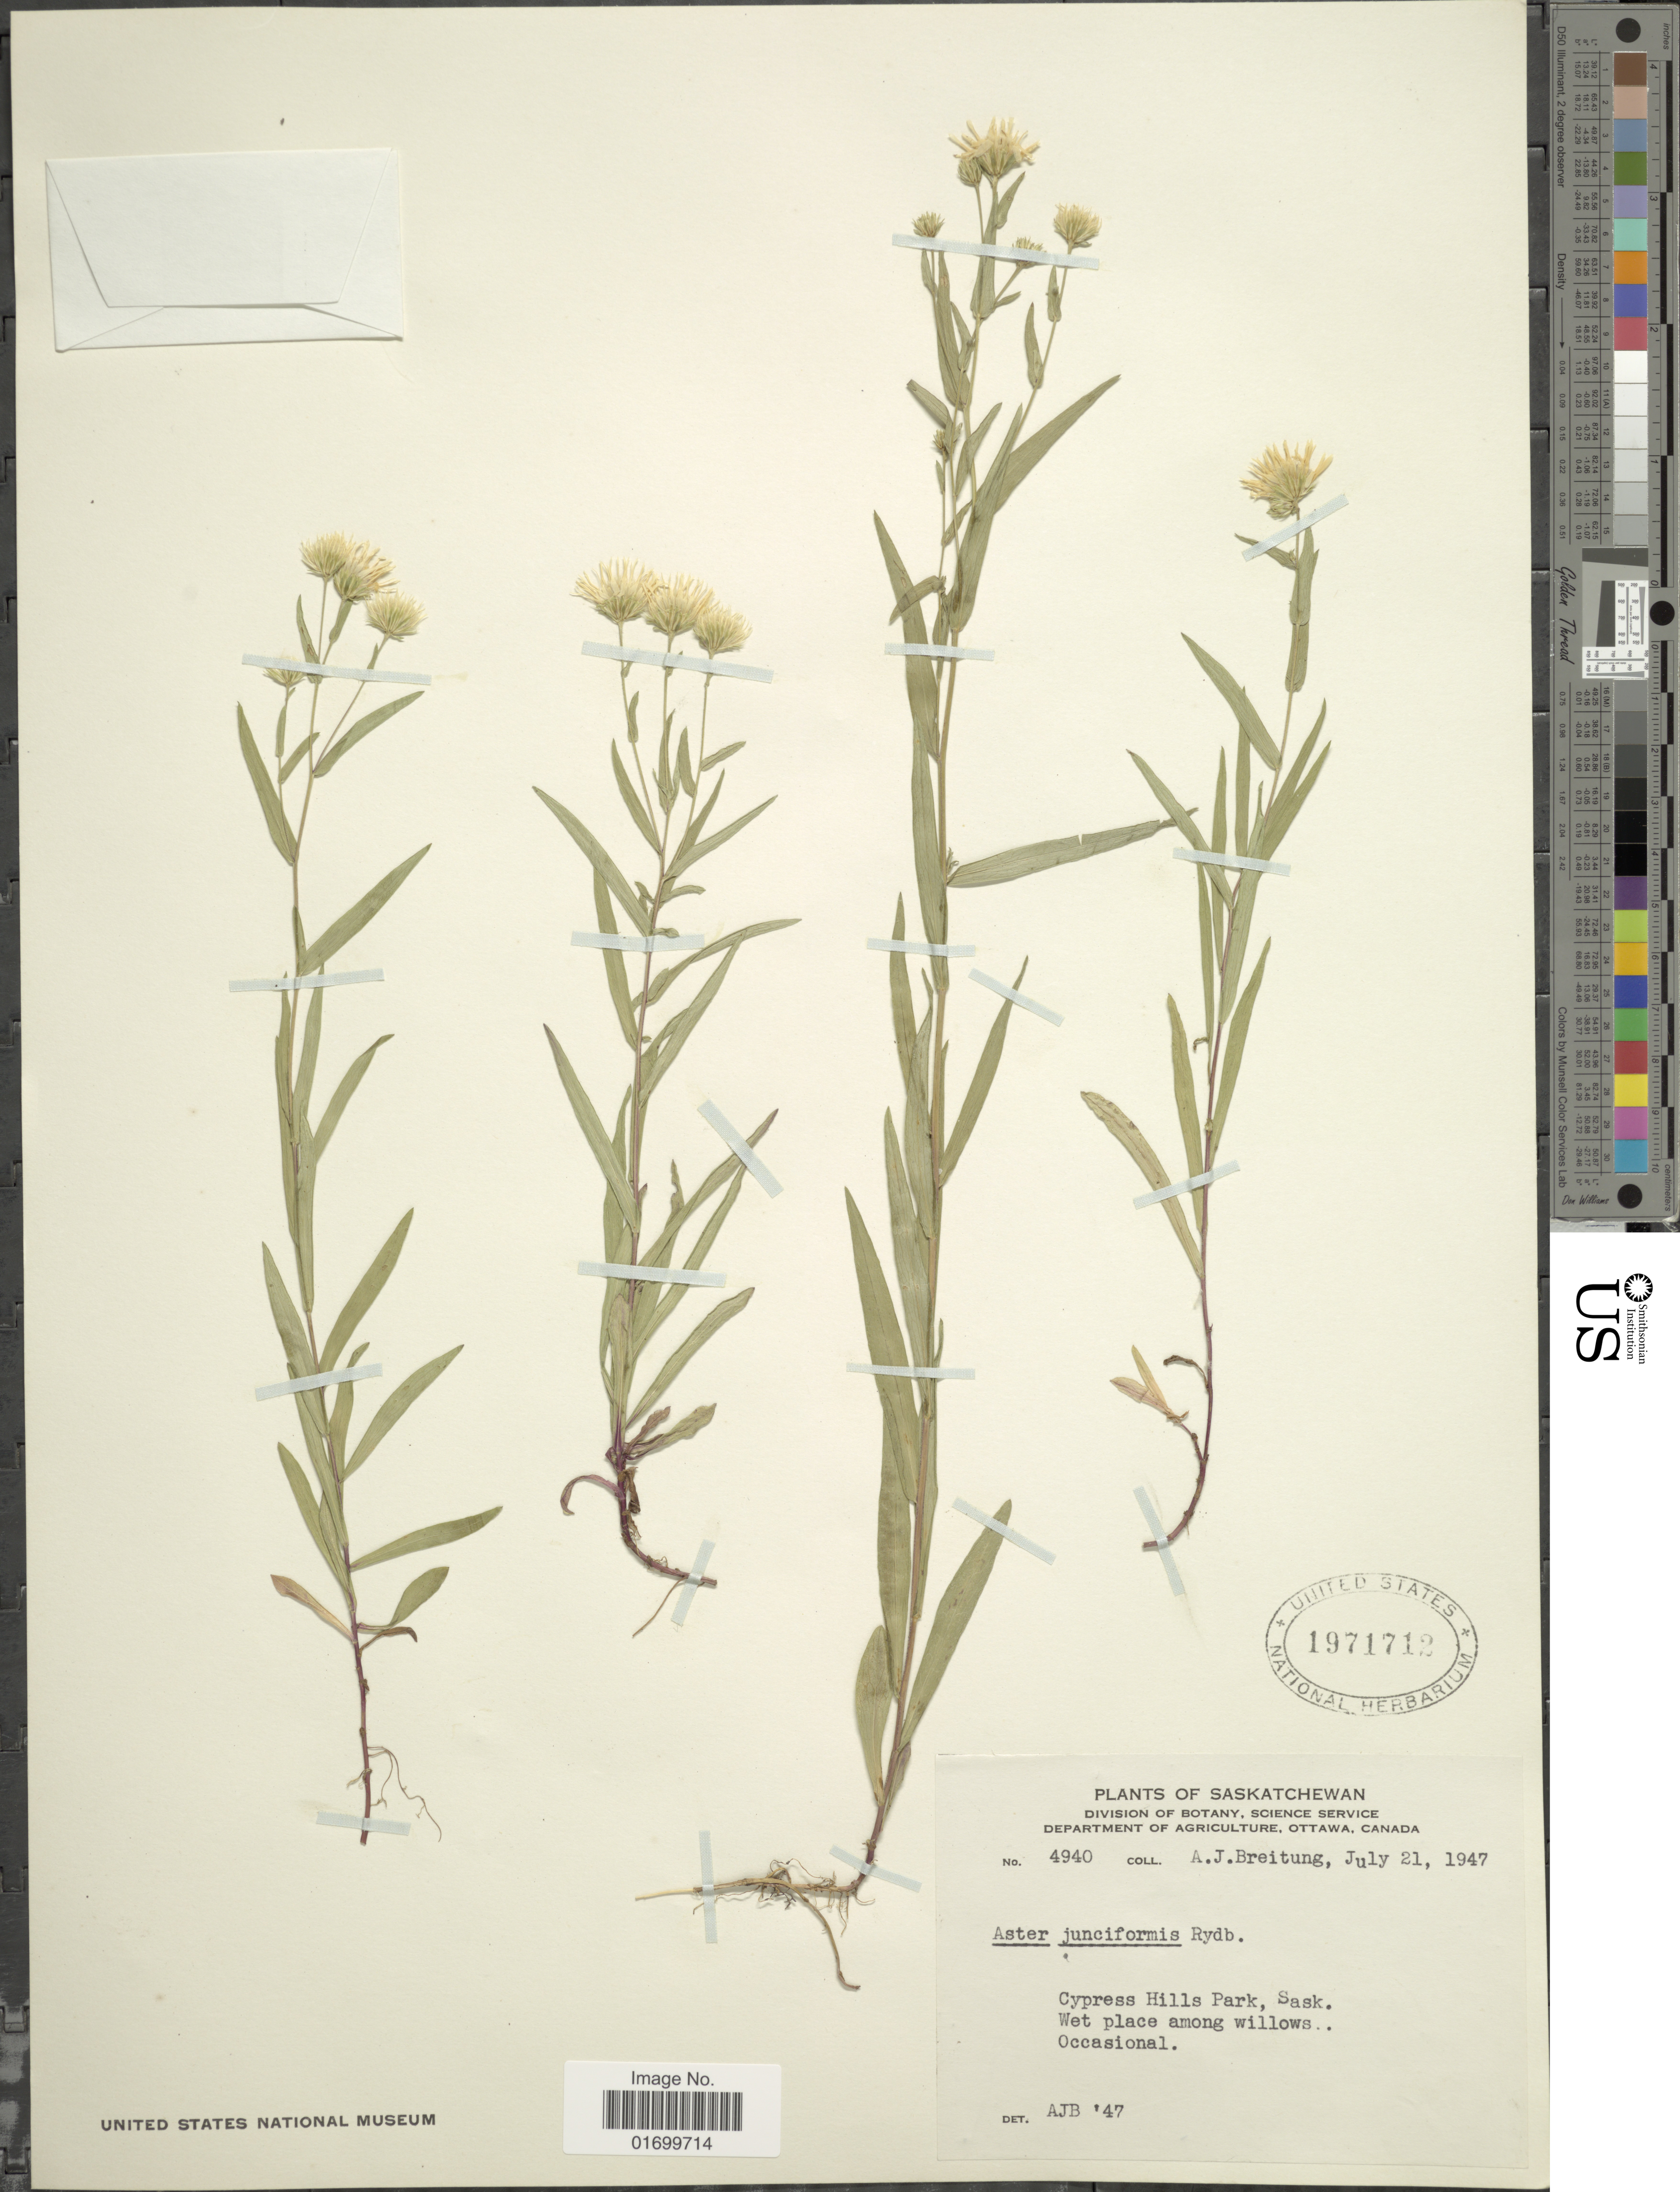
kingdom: Plantae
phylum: Tracheophyta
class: Magnoliopsida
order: Asterales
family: Asteraceae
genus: Symphyotrichum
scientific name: Symphyotrichum boreale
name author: (Torr. & A. Gray) Á. Löve & D. Löve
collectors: A. Breitung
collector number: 4940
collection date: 1947-07-21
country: Canada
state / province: Saskatchewan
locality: Cypress Hills Park, wet place among willows.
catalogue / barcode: US 1971712